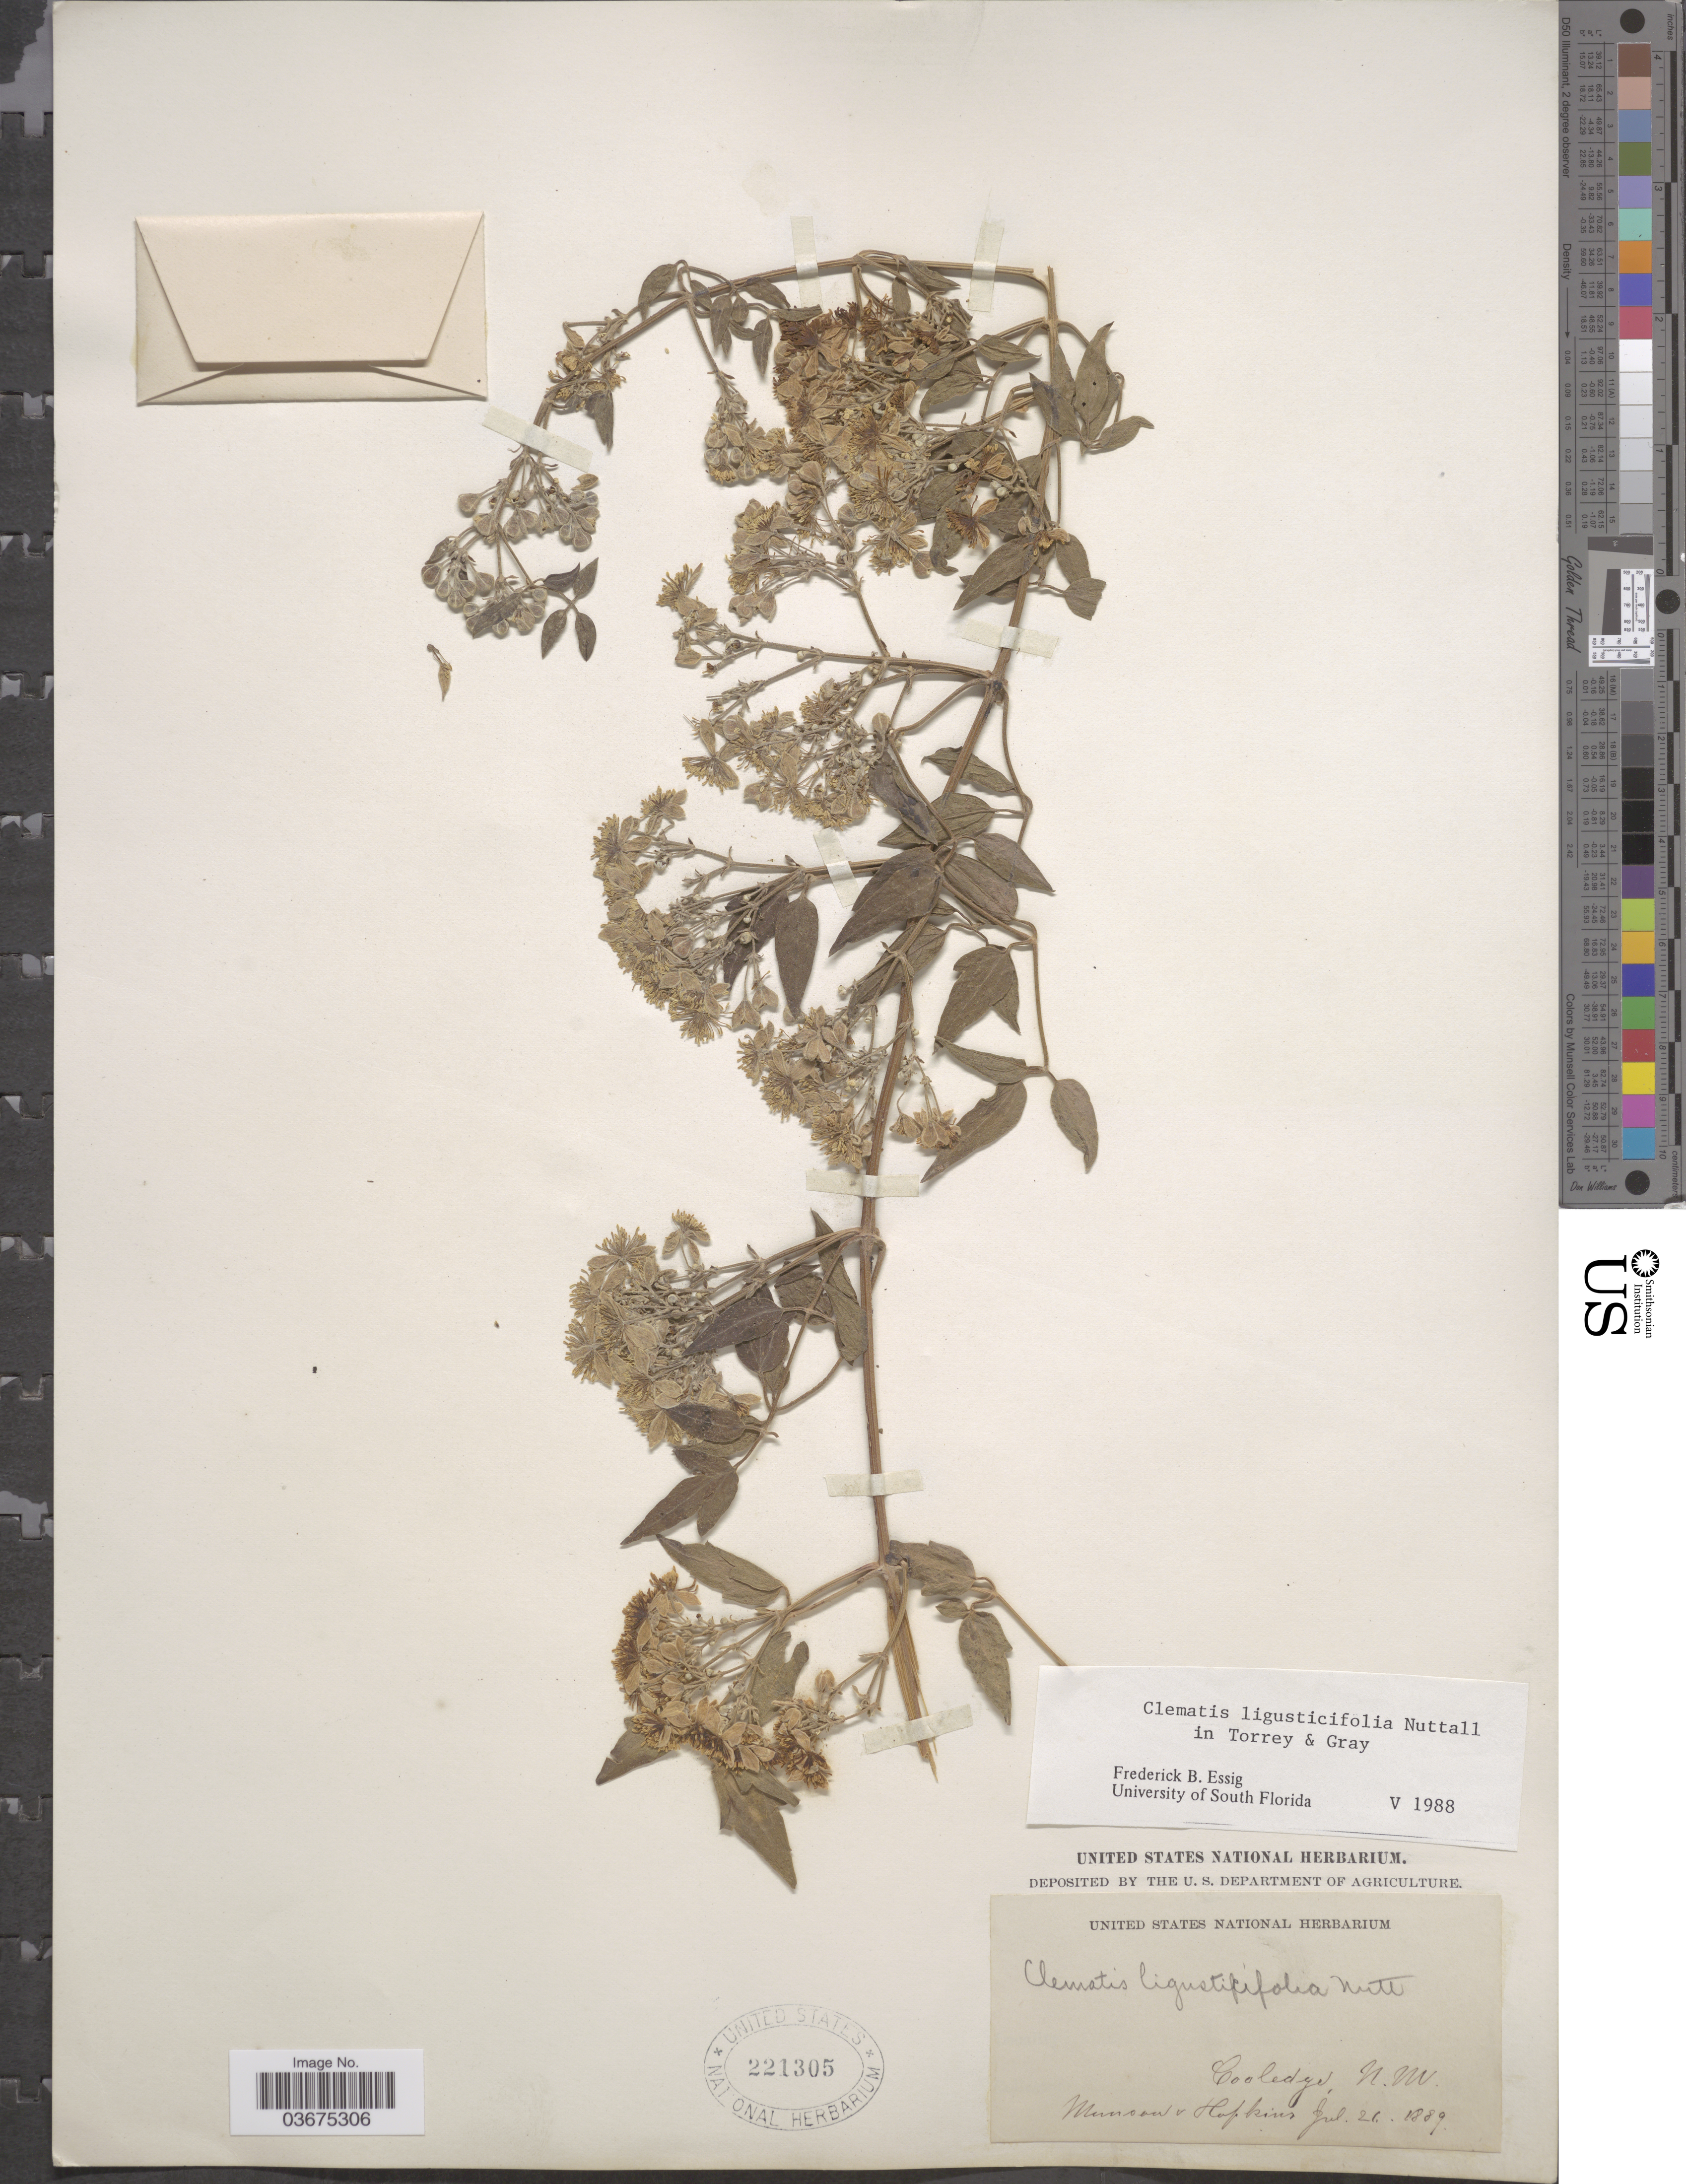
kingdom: Plantae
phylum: Tracheophyta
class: Magnoliopsida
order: Ranunculales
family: Ranunculaceae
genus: Clematis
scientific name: Clematis ligusticifolia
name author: Nutt.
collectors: -. Munson & -. Hopkins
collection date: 1889-07-26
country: United States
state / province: New Mexico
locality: Cooledge.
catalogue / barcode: US 221305